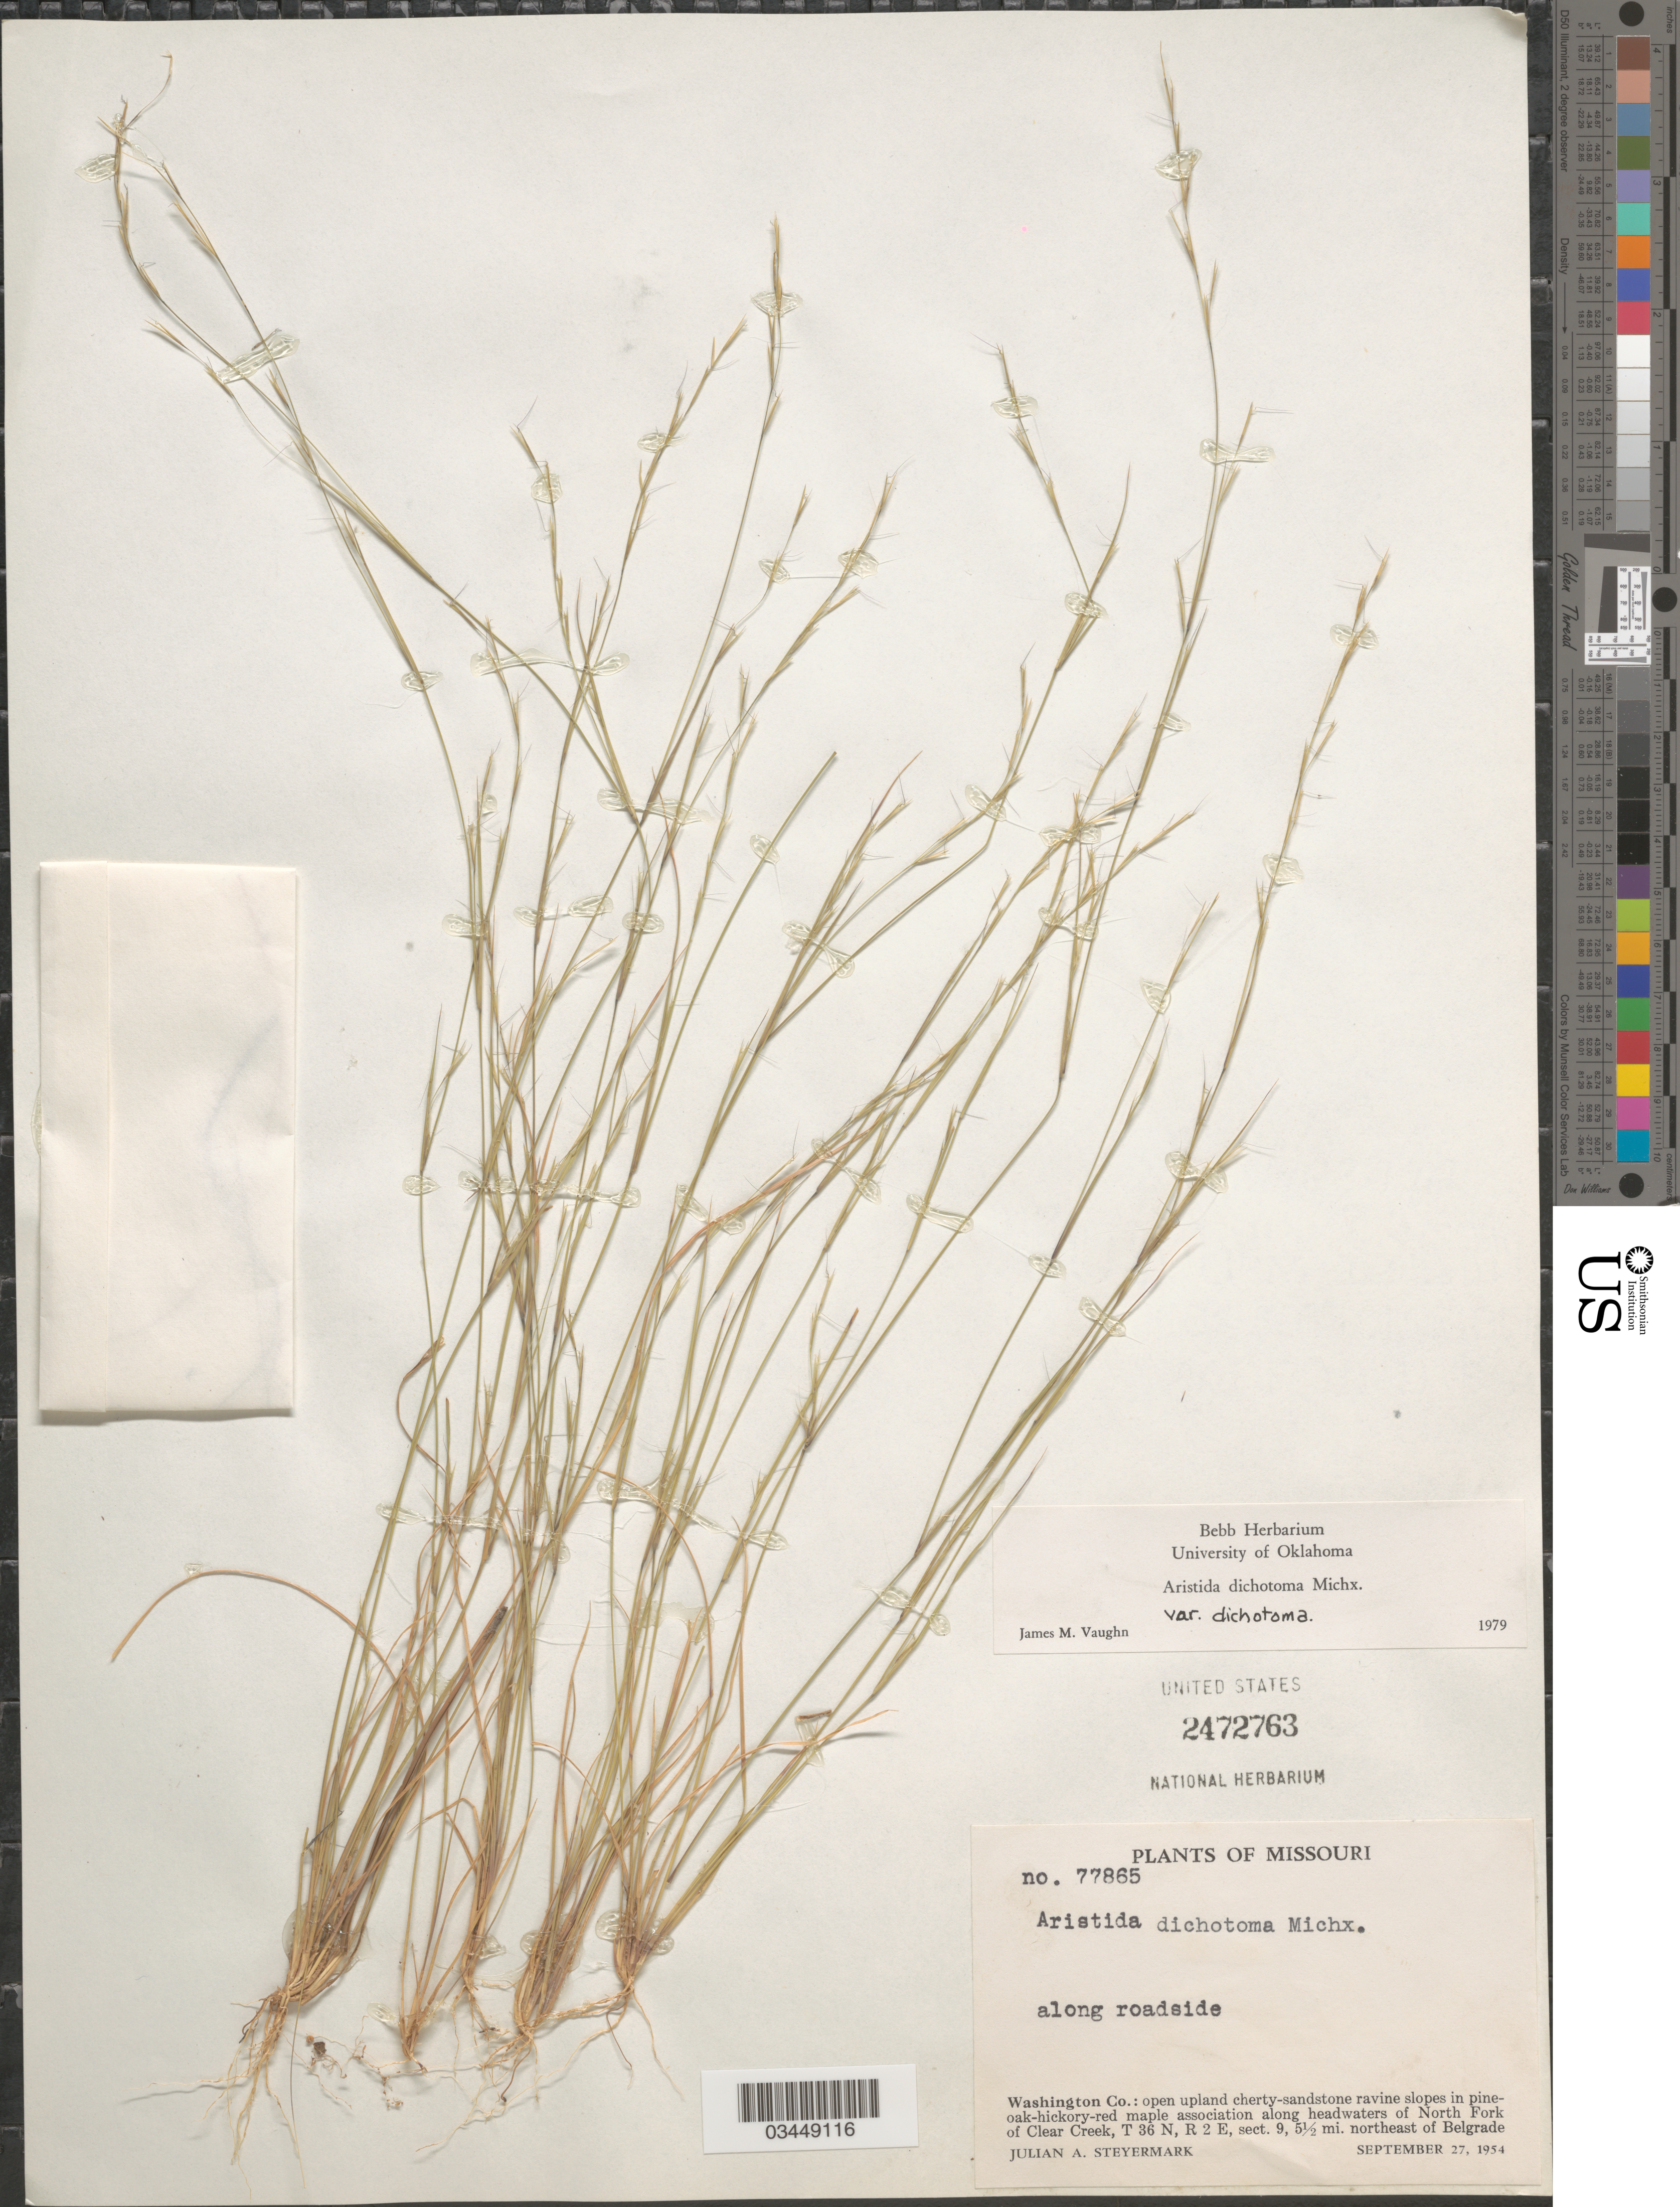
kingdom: Plantae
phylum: Tracheophyta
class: Liliopsida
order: Poales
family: Poaceae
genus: Aristida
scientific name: Aristida dichotoma var. dichotoma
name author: Michx.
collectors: J. Steyermark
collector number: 77865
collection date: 1954-09-27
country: United States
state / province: Missouri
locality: Washington Co.: open upland cherty-sandstone ravine slopes in pine-oak-hickory-red maple association along headwaters of North Fork of Clear Creek, T 36 N, R 2 E, sect. 9, 5½ mi. northeast of Belgrade.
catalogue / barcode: US 2472763